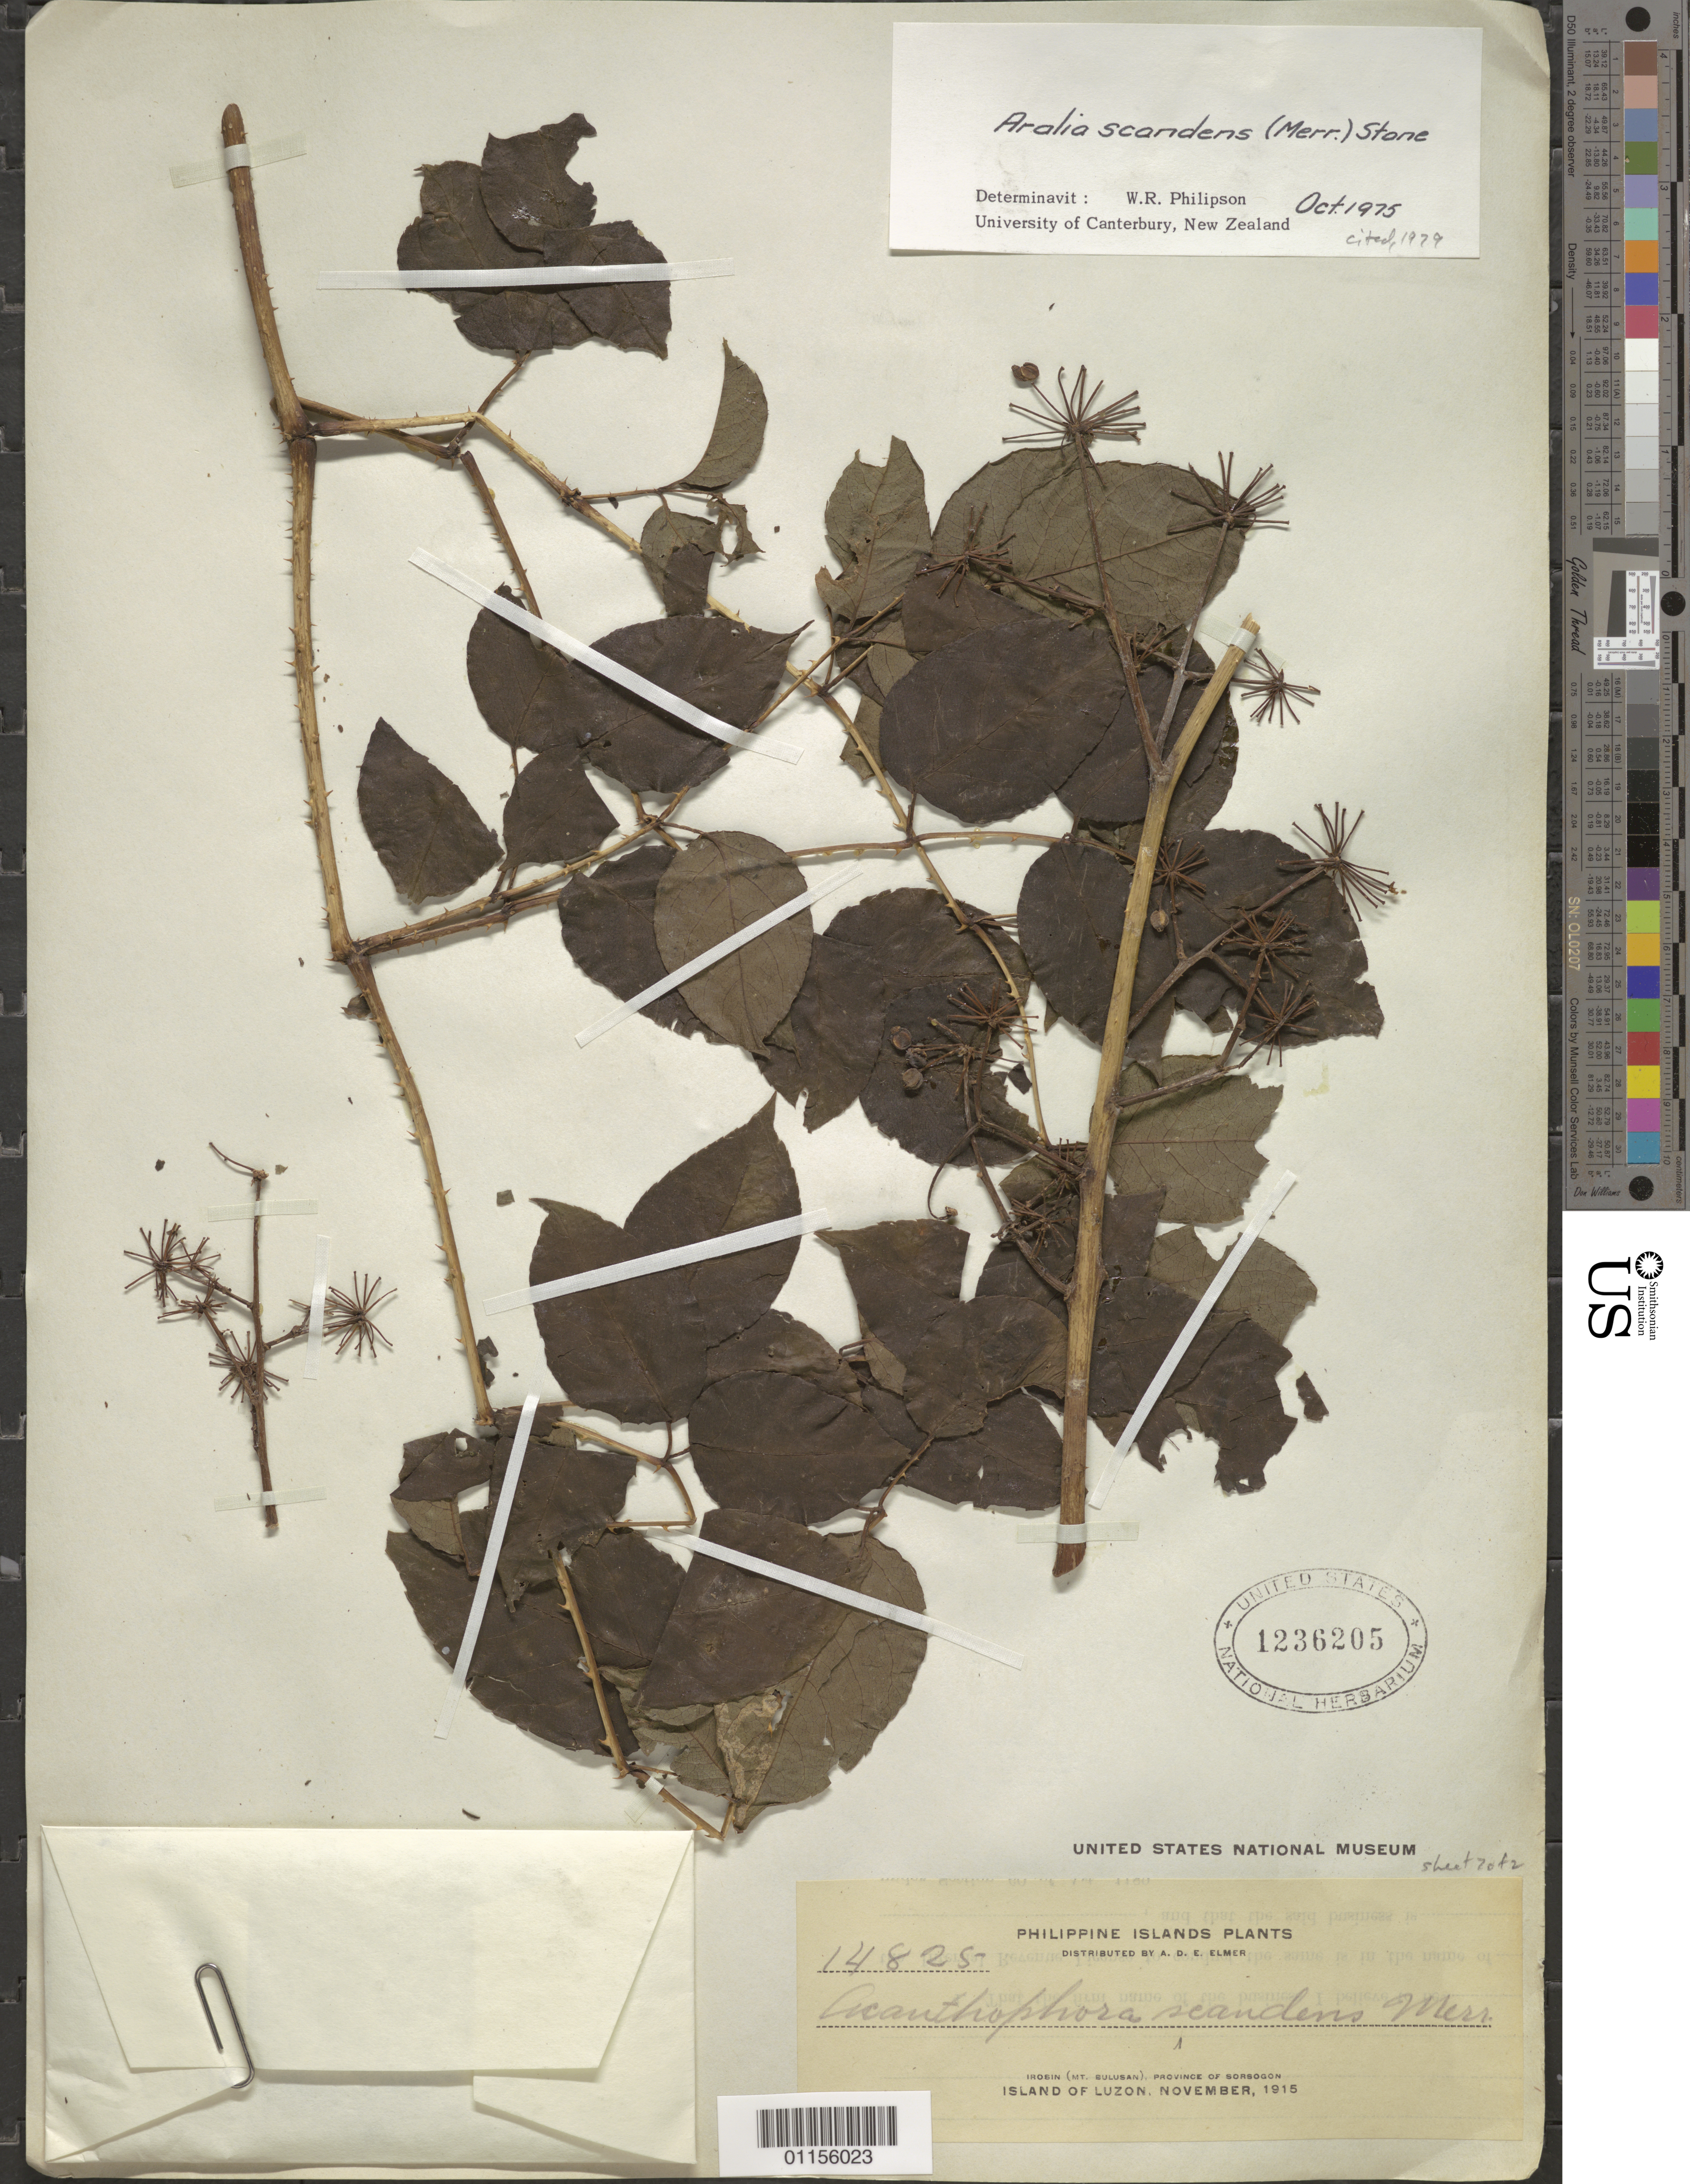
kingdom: Plantae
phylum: Tracheophyta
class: Magnoliopsida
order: Apiales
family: Araliaceae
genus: Aralia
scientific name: Aralia merrillii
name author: C.B. Shang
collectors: A. D. E. Elmer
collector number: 14825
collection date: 1915-11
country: Philippines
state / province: Bicol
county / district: Sorsogon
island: Luzon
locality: Irosin, Mt Bulusan, Luzon.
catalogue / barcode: US 1236205